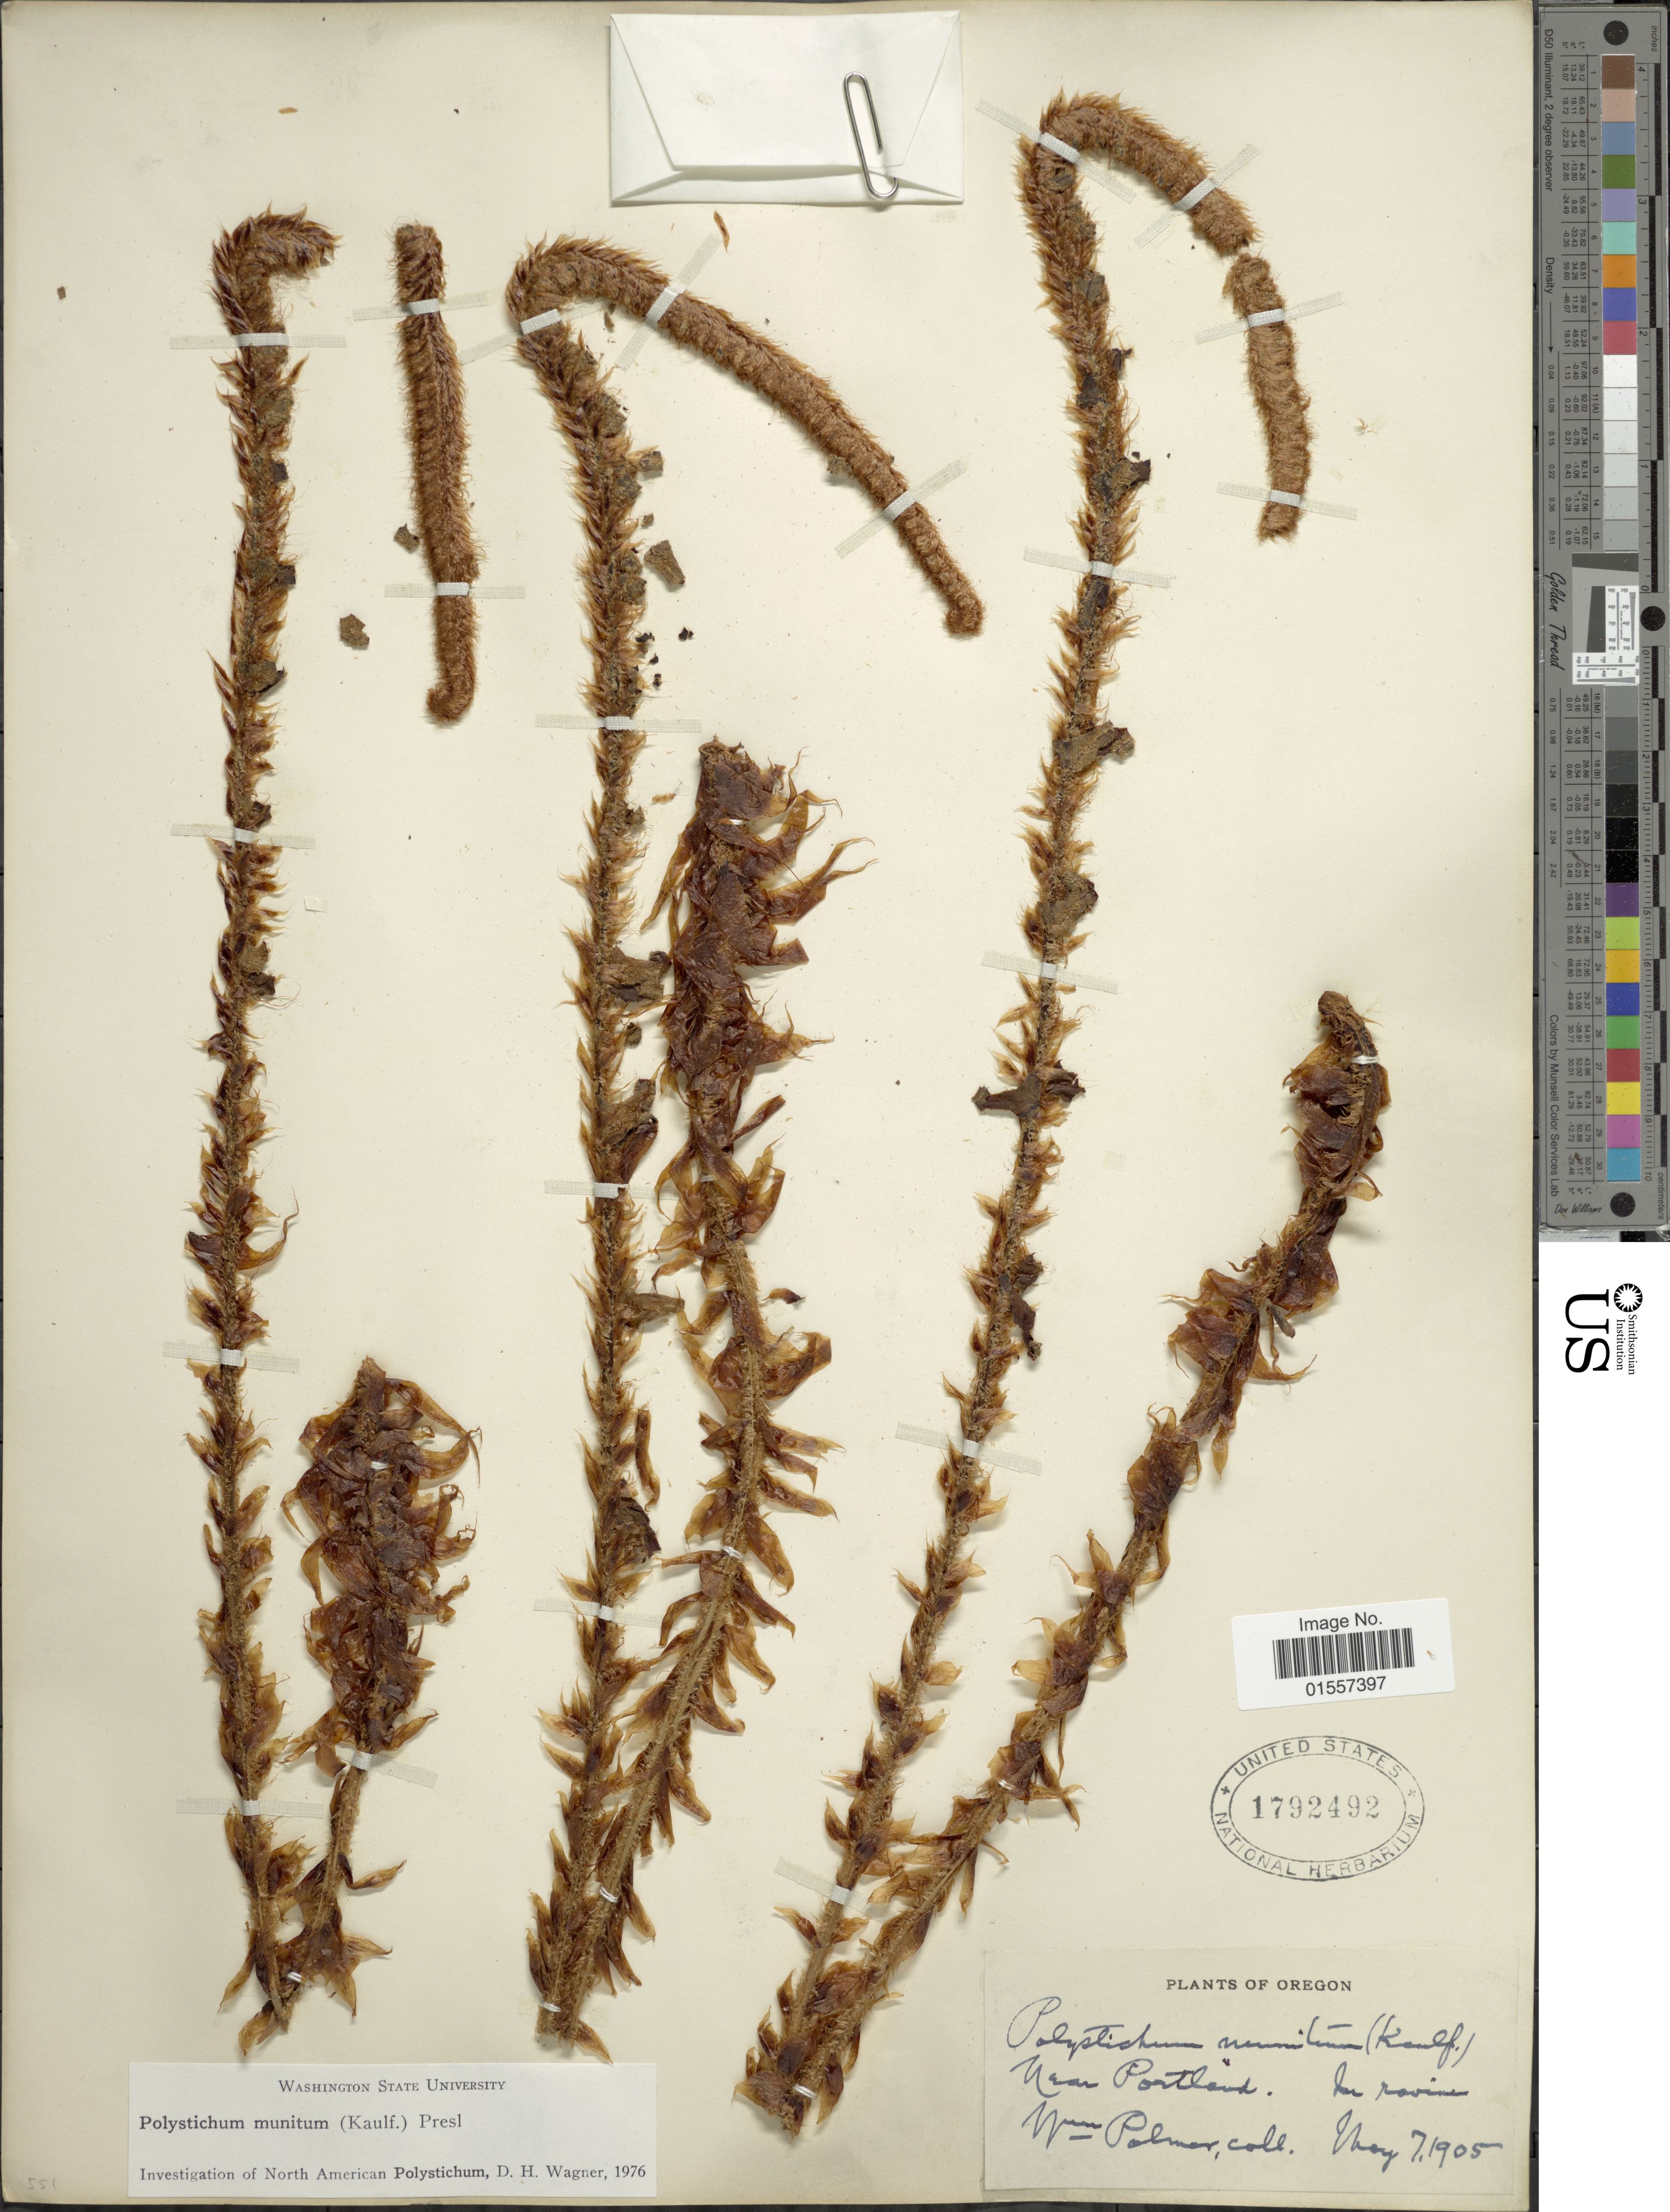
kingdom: Plantae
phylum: Tracheophyta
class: Polypodiopsida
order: Polypodiales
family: Dryopteridaceae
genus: Polystichum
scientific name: Polystichum munitum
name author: (Kaulf.) C. Presl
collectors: W. Palmer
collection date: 1905-05-07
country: United States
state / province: Oregon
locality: Oregon, near Portland, In ravine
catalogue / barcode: US 1792492